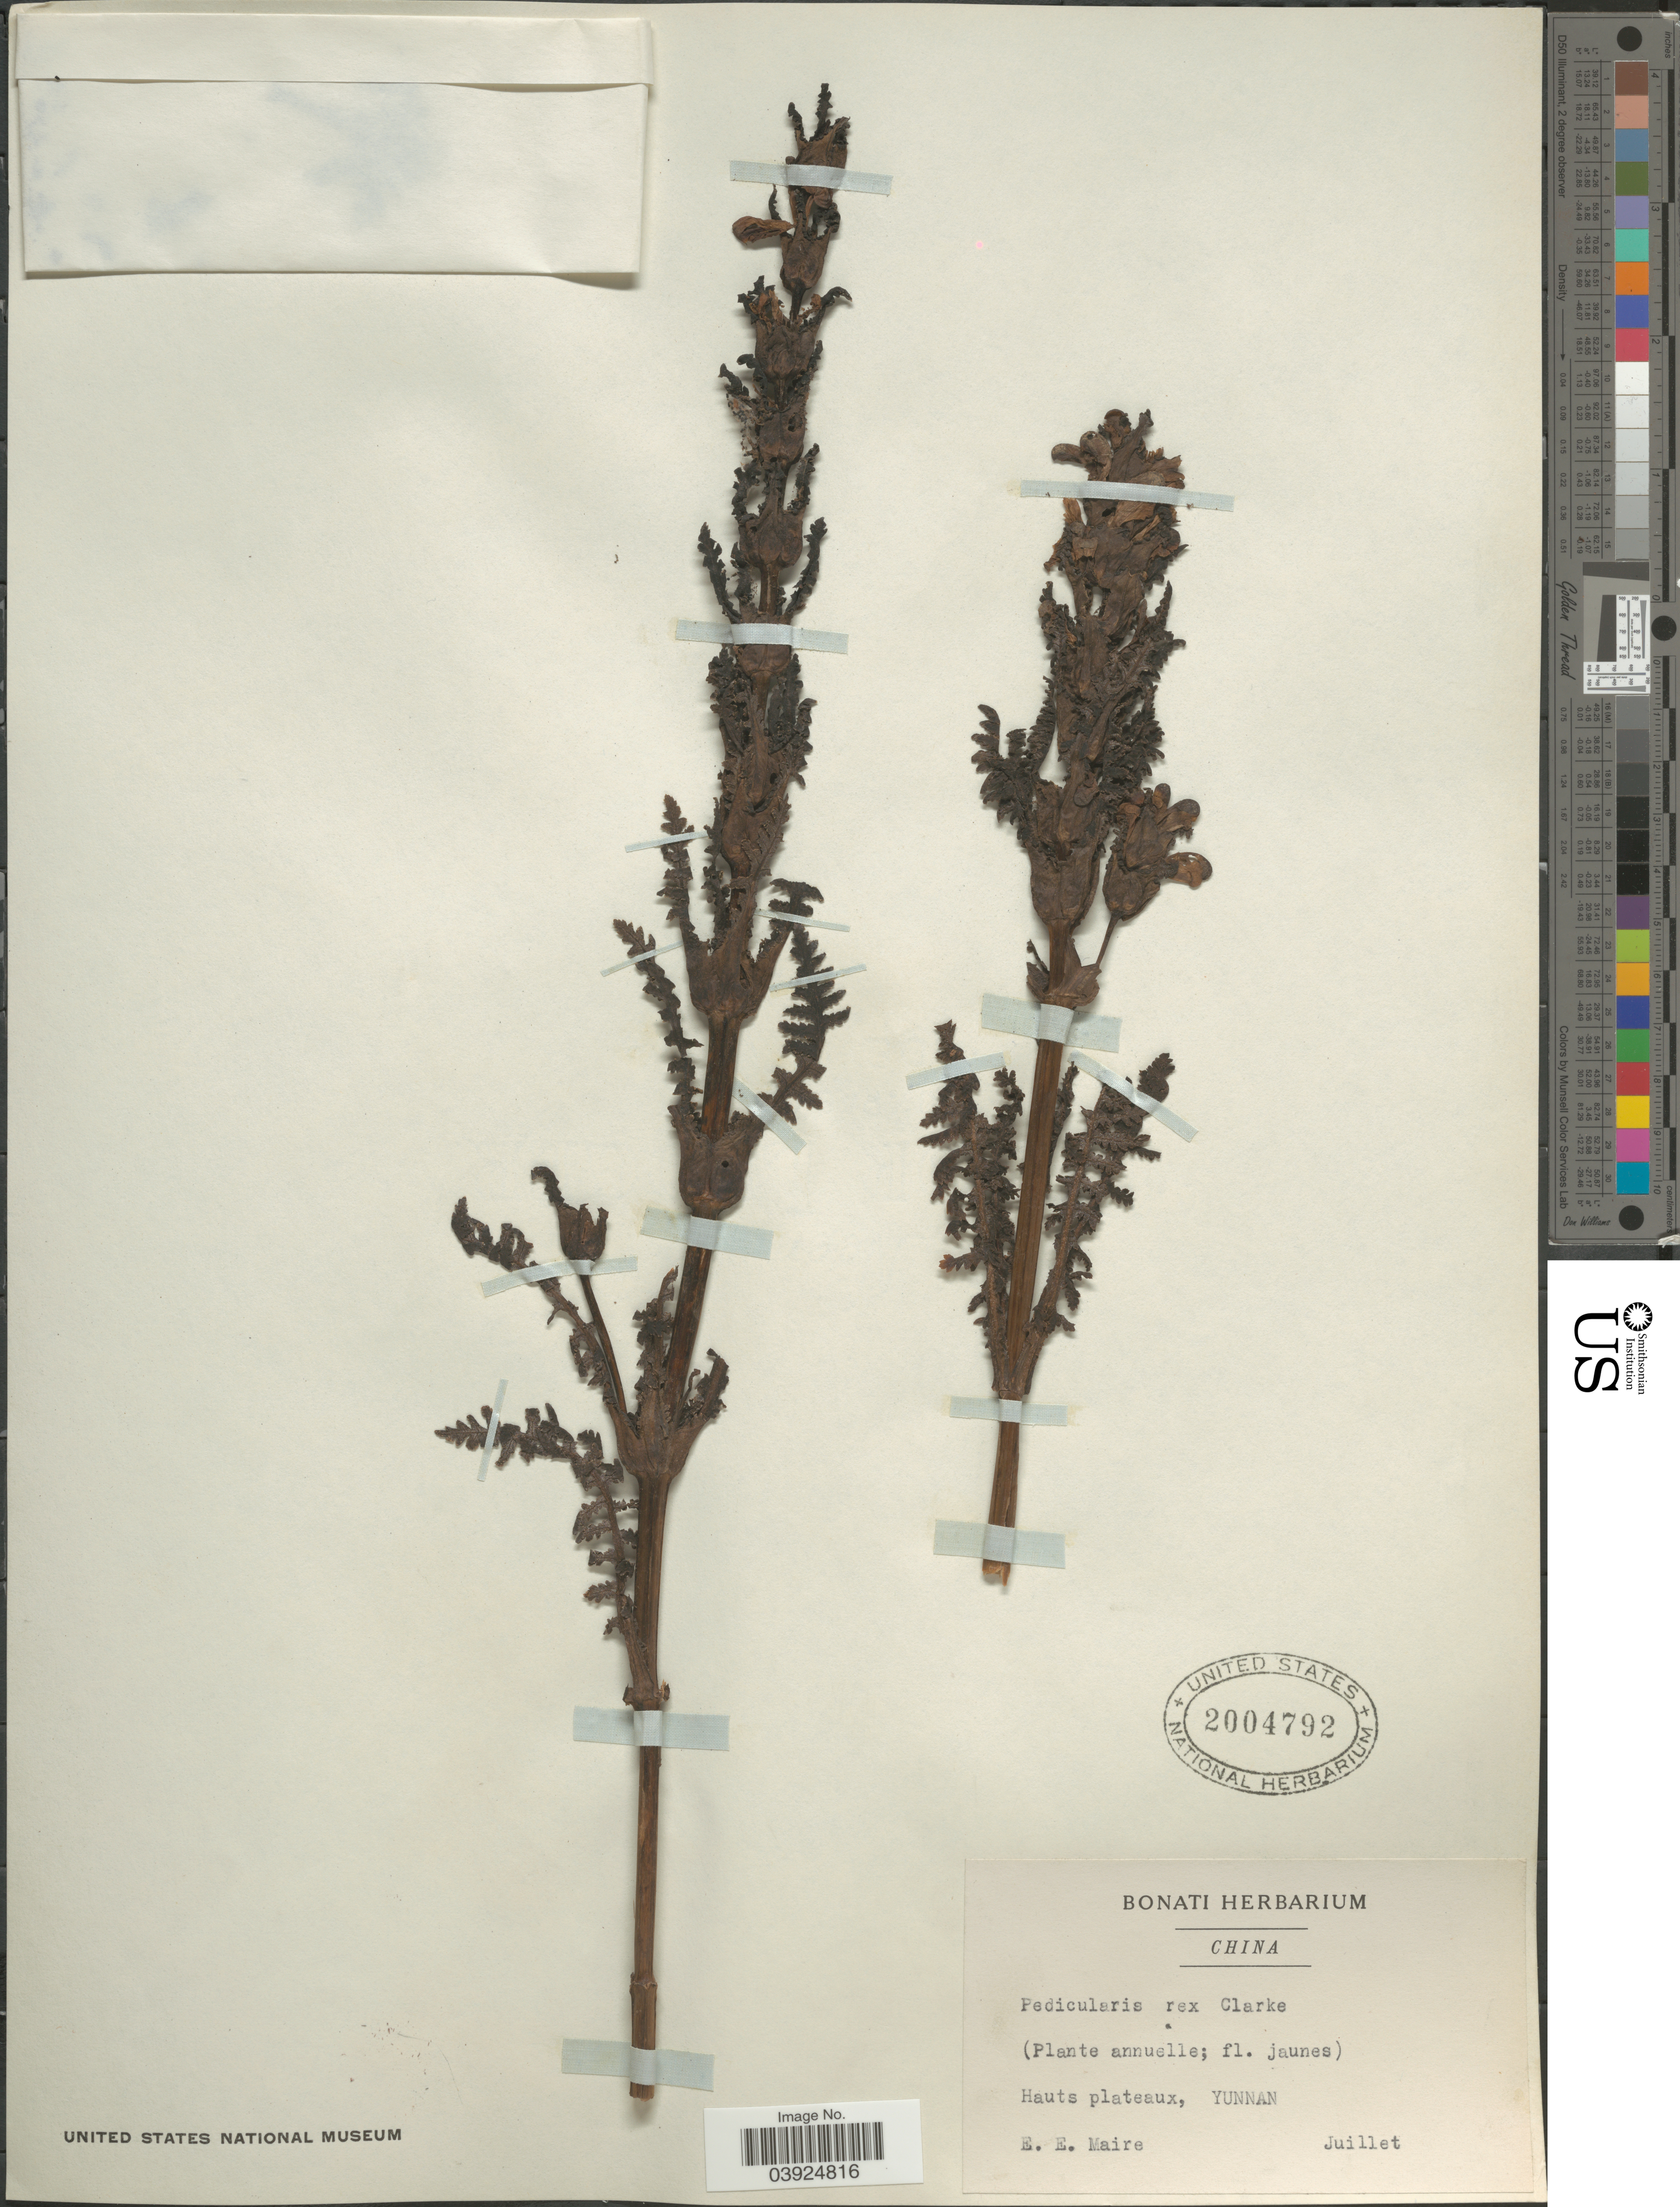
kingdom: Plantae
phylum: Tracheophyta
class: Magnoliopsida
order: Lamiales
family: Orobanchaceae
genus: Pedicularis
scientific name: Pedicularis rex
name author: C.B. Clarke ex Maxim.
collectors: E. E. Maire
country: China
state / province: Yunnan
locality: Hauts plateaux.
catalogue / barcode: US 2004792